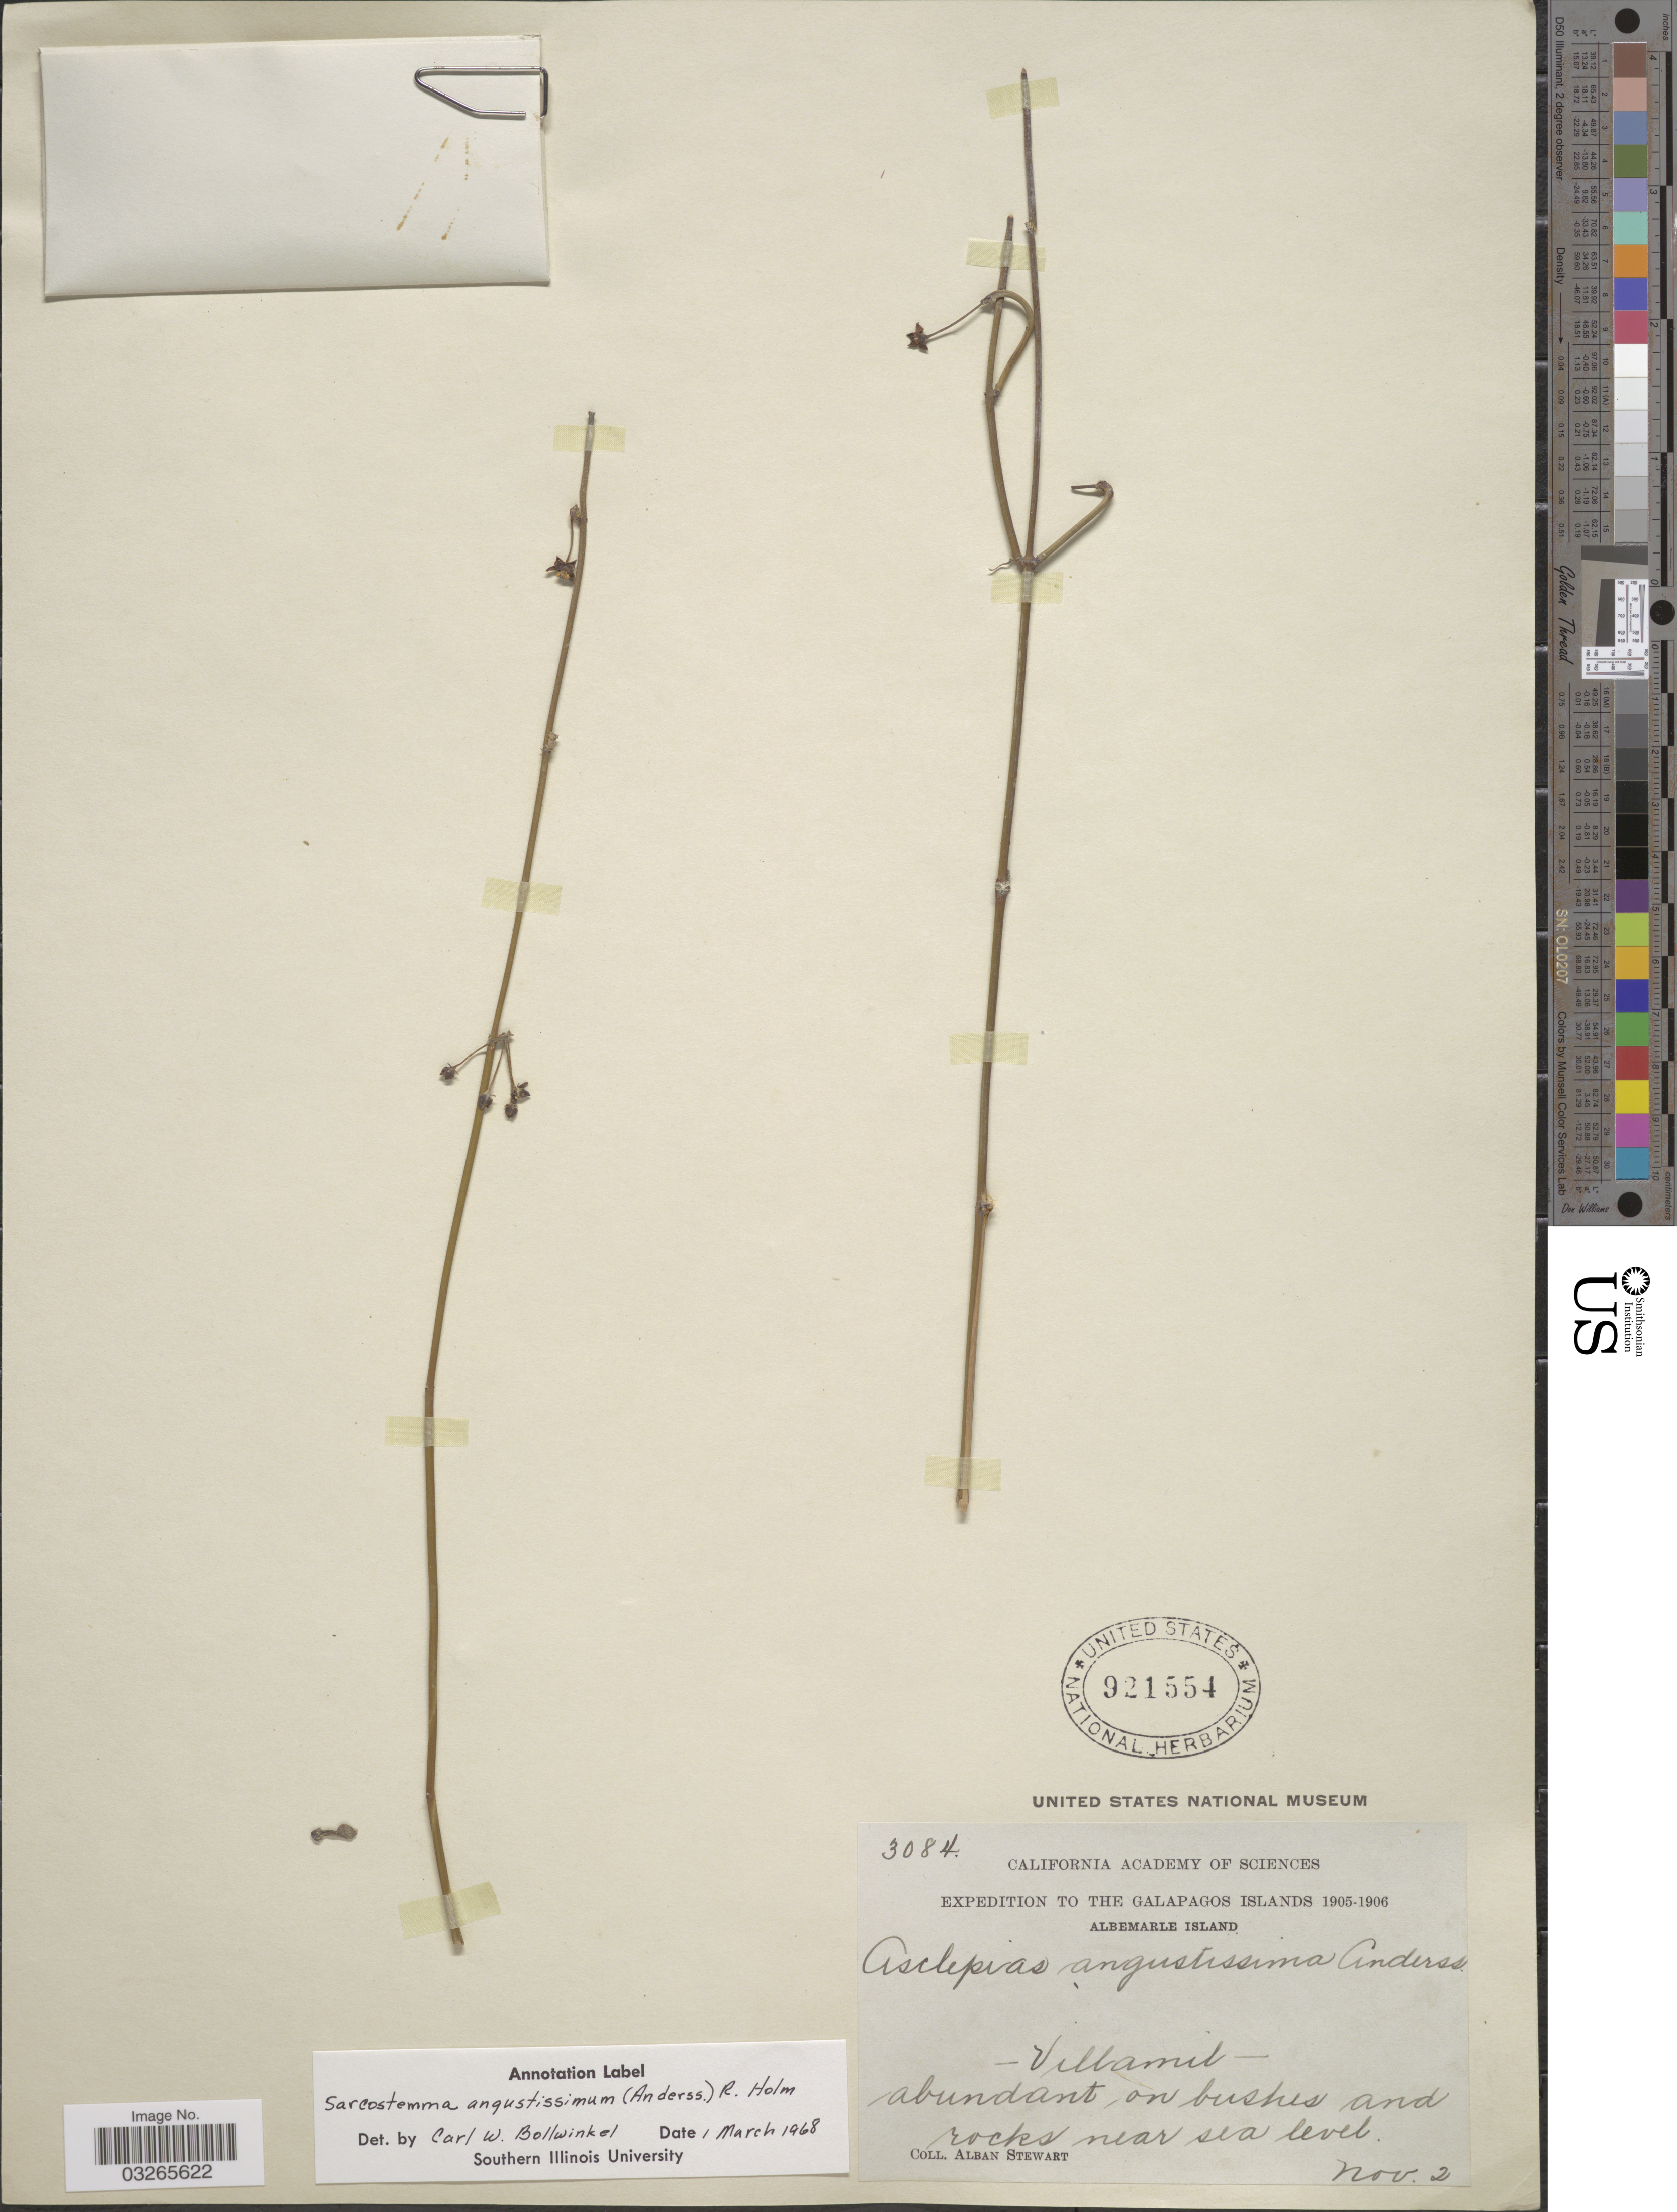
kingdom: Plantae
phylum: Tracheophyta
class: Magnoliopsida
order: Gentianales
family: Apocynaceae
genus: Sarcostemma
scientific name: Sarcostemma angustissimum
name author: (Andersson) R.W. Holm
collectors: A. Stewart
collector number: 3084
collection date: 1905-11-02/1906-11-02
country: Ecuador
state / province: Colón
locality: The Galapagos Islands, Albemarle Island, Villamil.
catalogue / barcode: US 921554